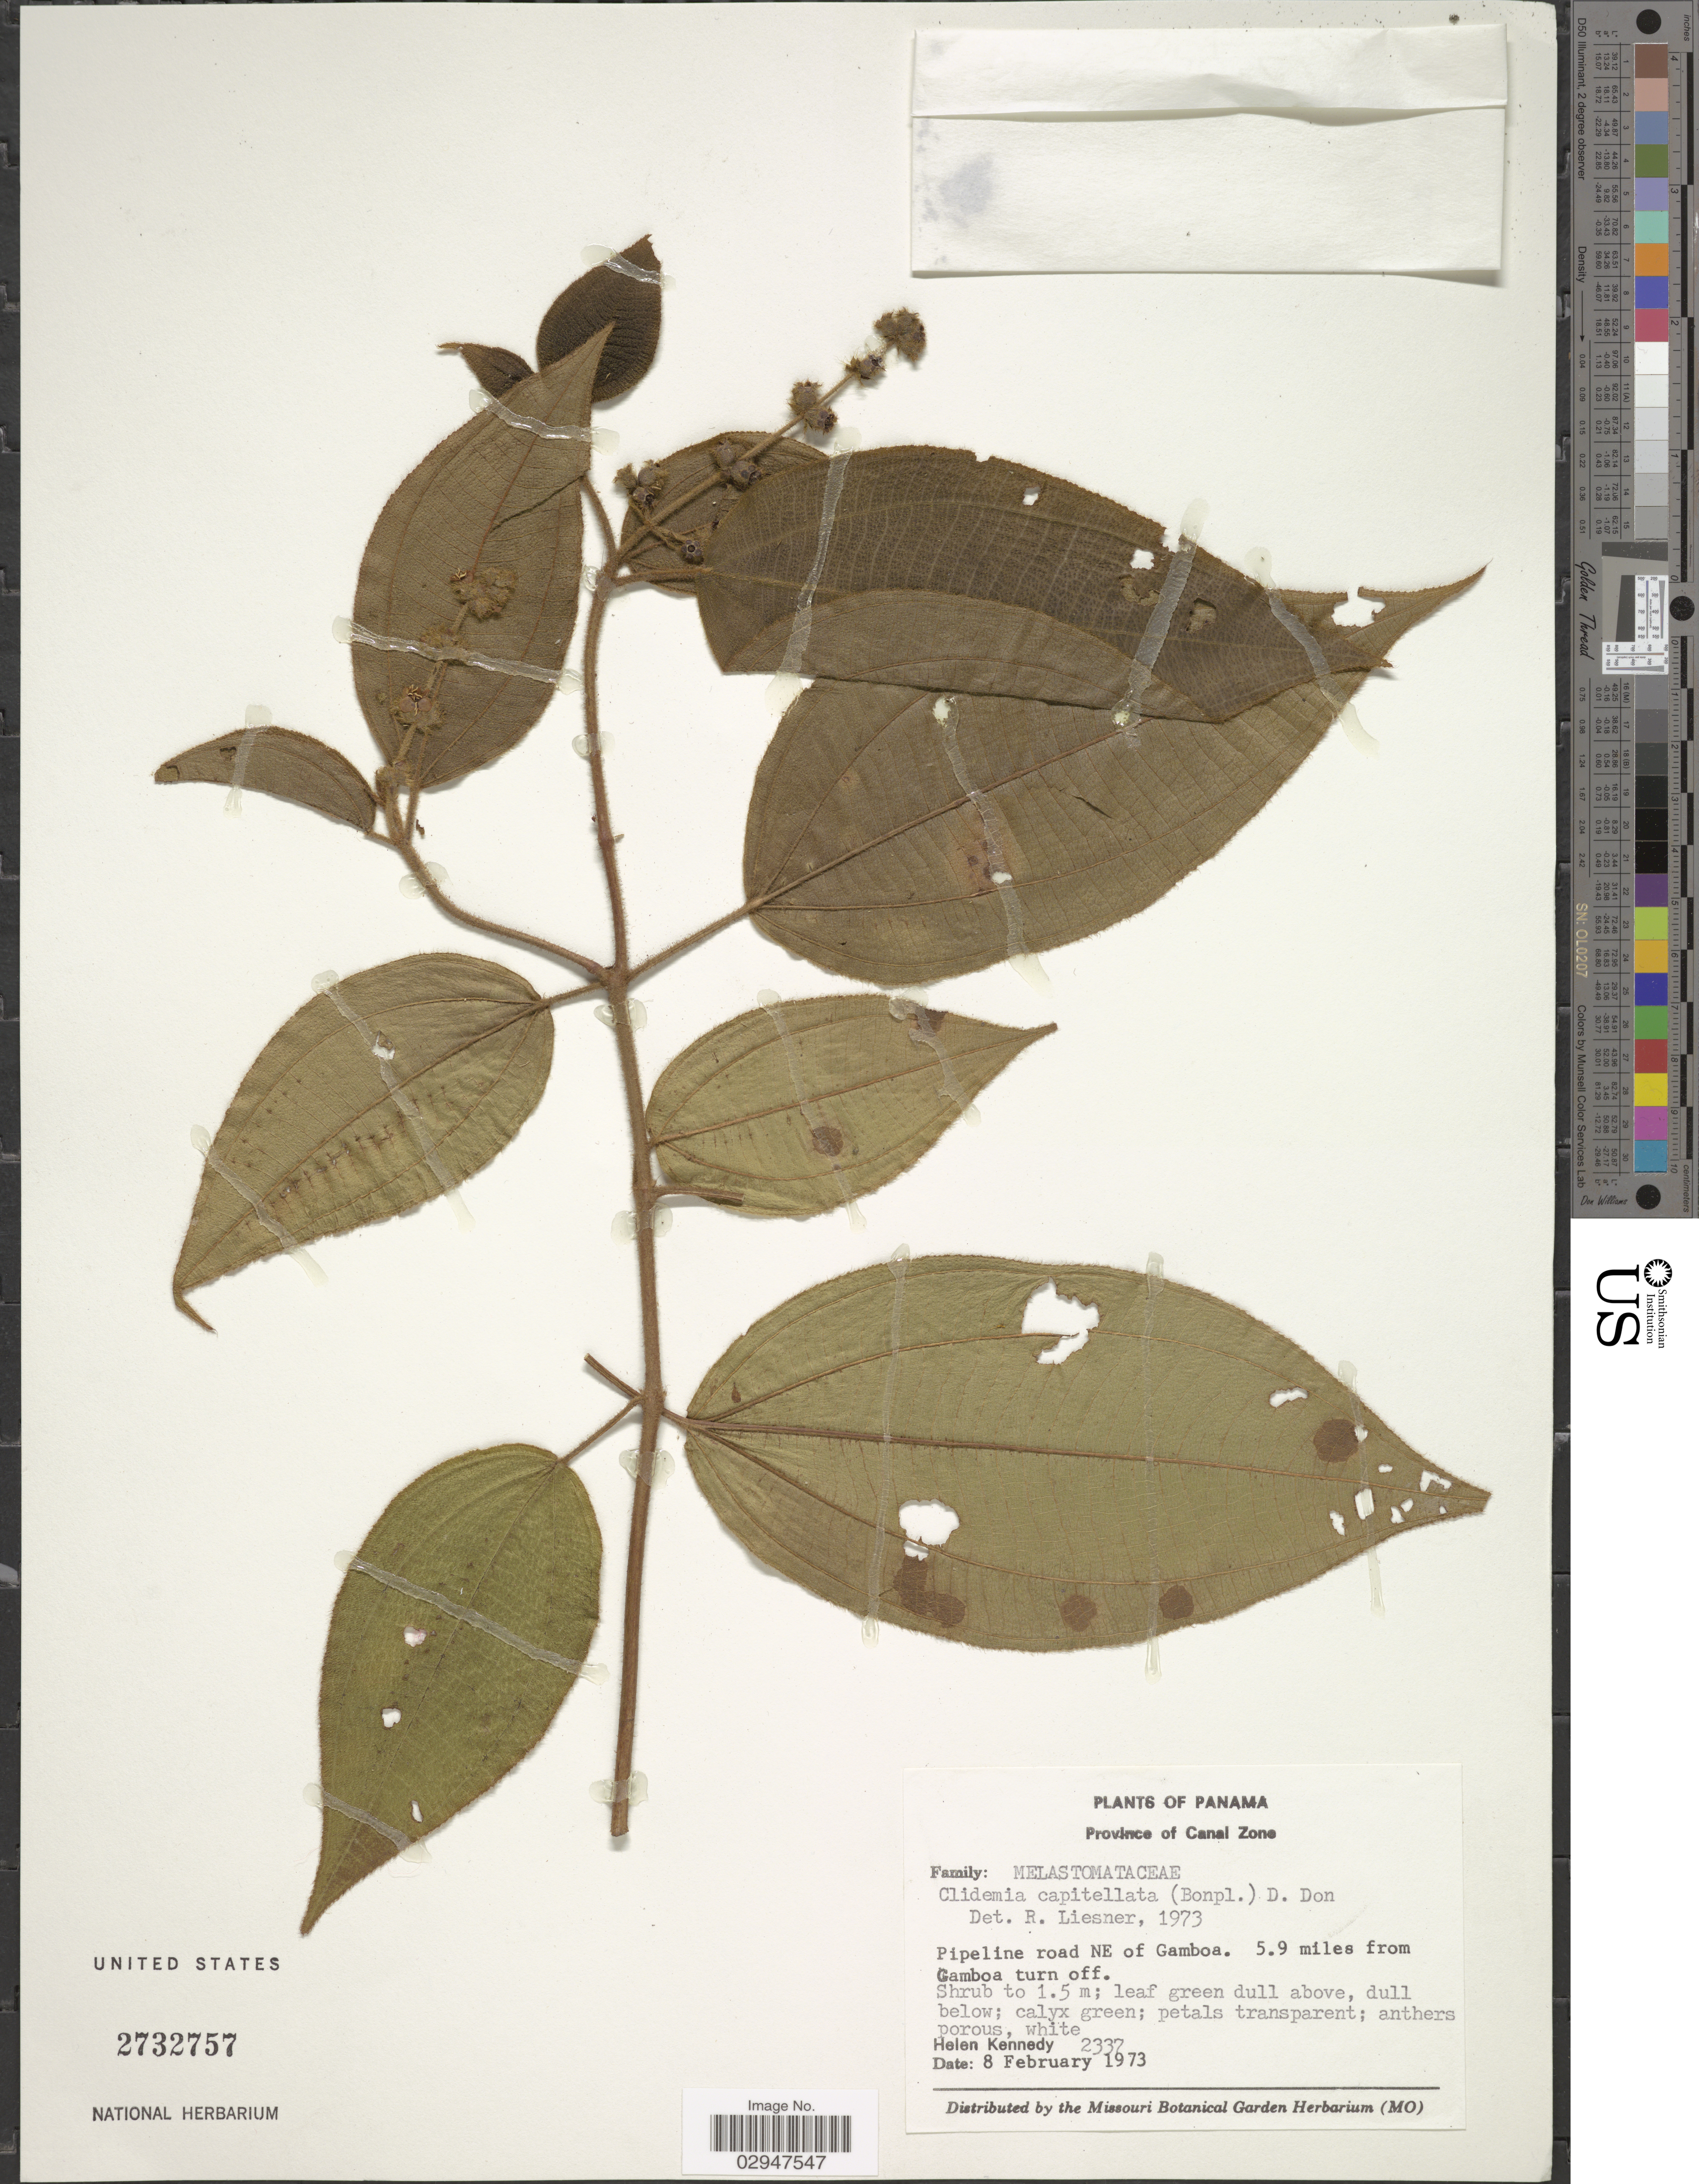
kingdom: Plantae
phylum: Tracheophyta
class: Magnoliopsida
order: Myrtales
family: Melastomataceae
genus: Clidemia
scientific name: Clidemia capitellata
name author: (Bonpl.) D. Don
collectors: H. Kennedy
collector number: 2337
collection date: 1973-02-08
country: Panama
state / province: Colón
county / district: Canal Zone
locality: Canal Zone. Pipeline road NE of Gamboa. 5.9 miles from Gamboa turn off.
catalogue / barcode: US 2732757